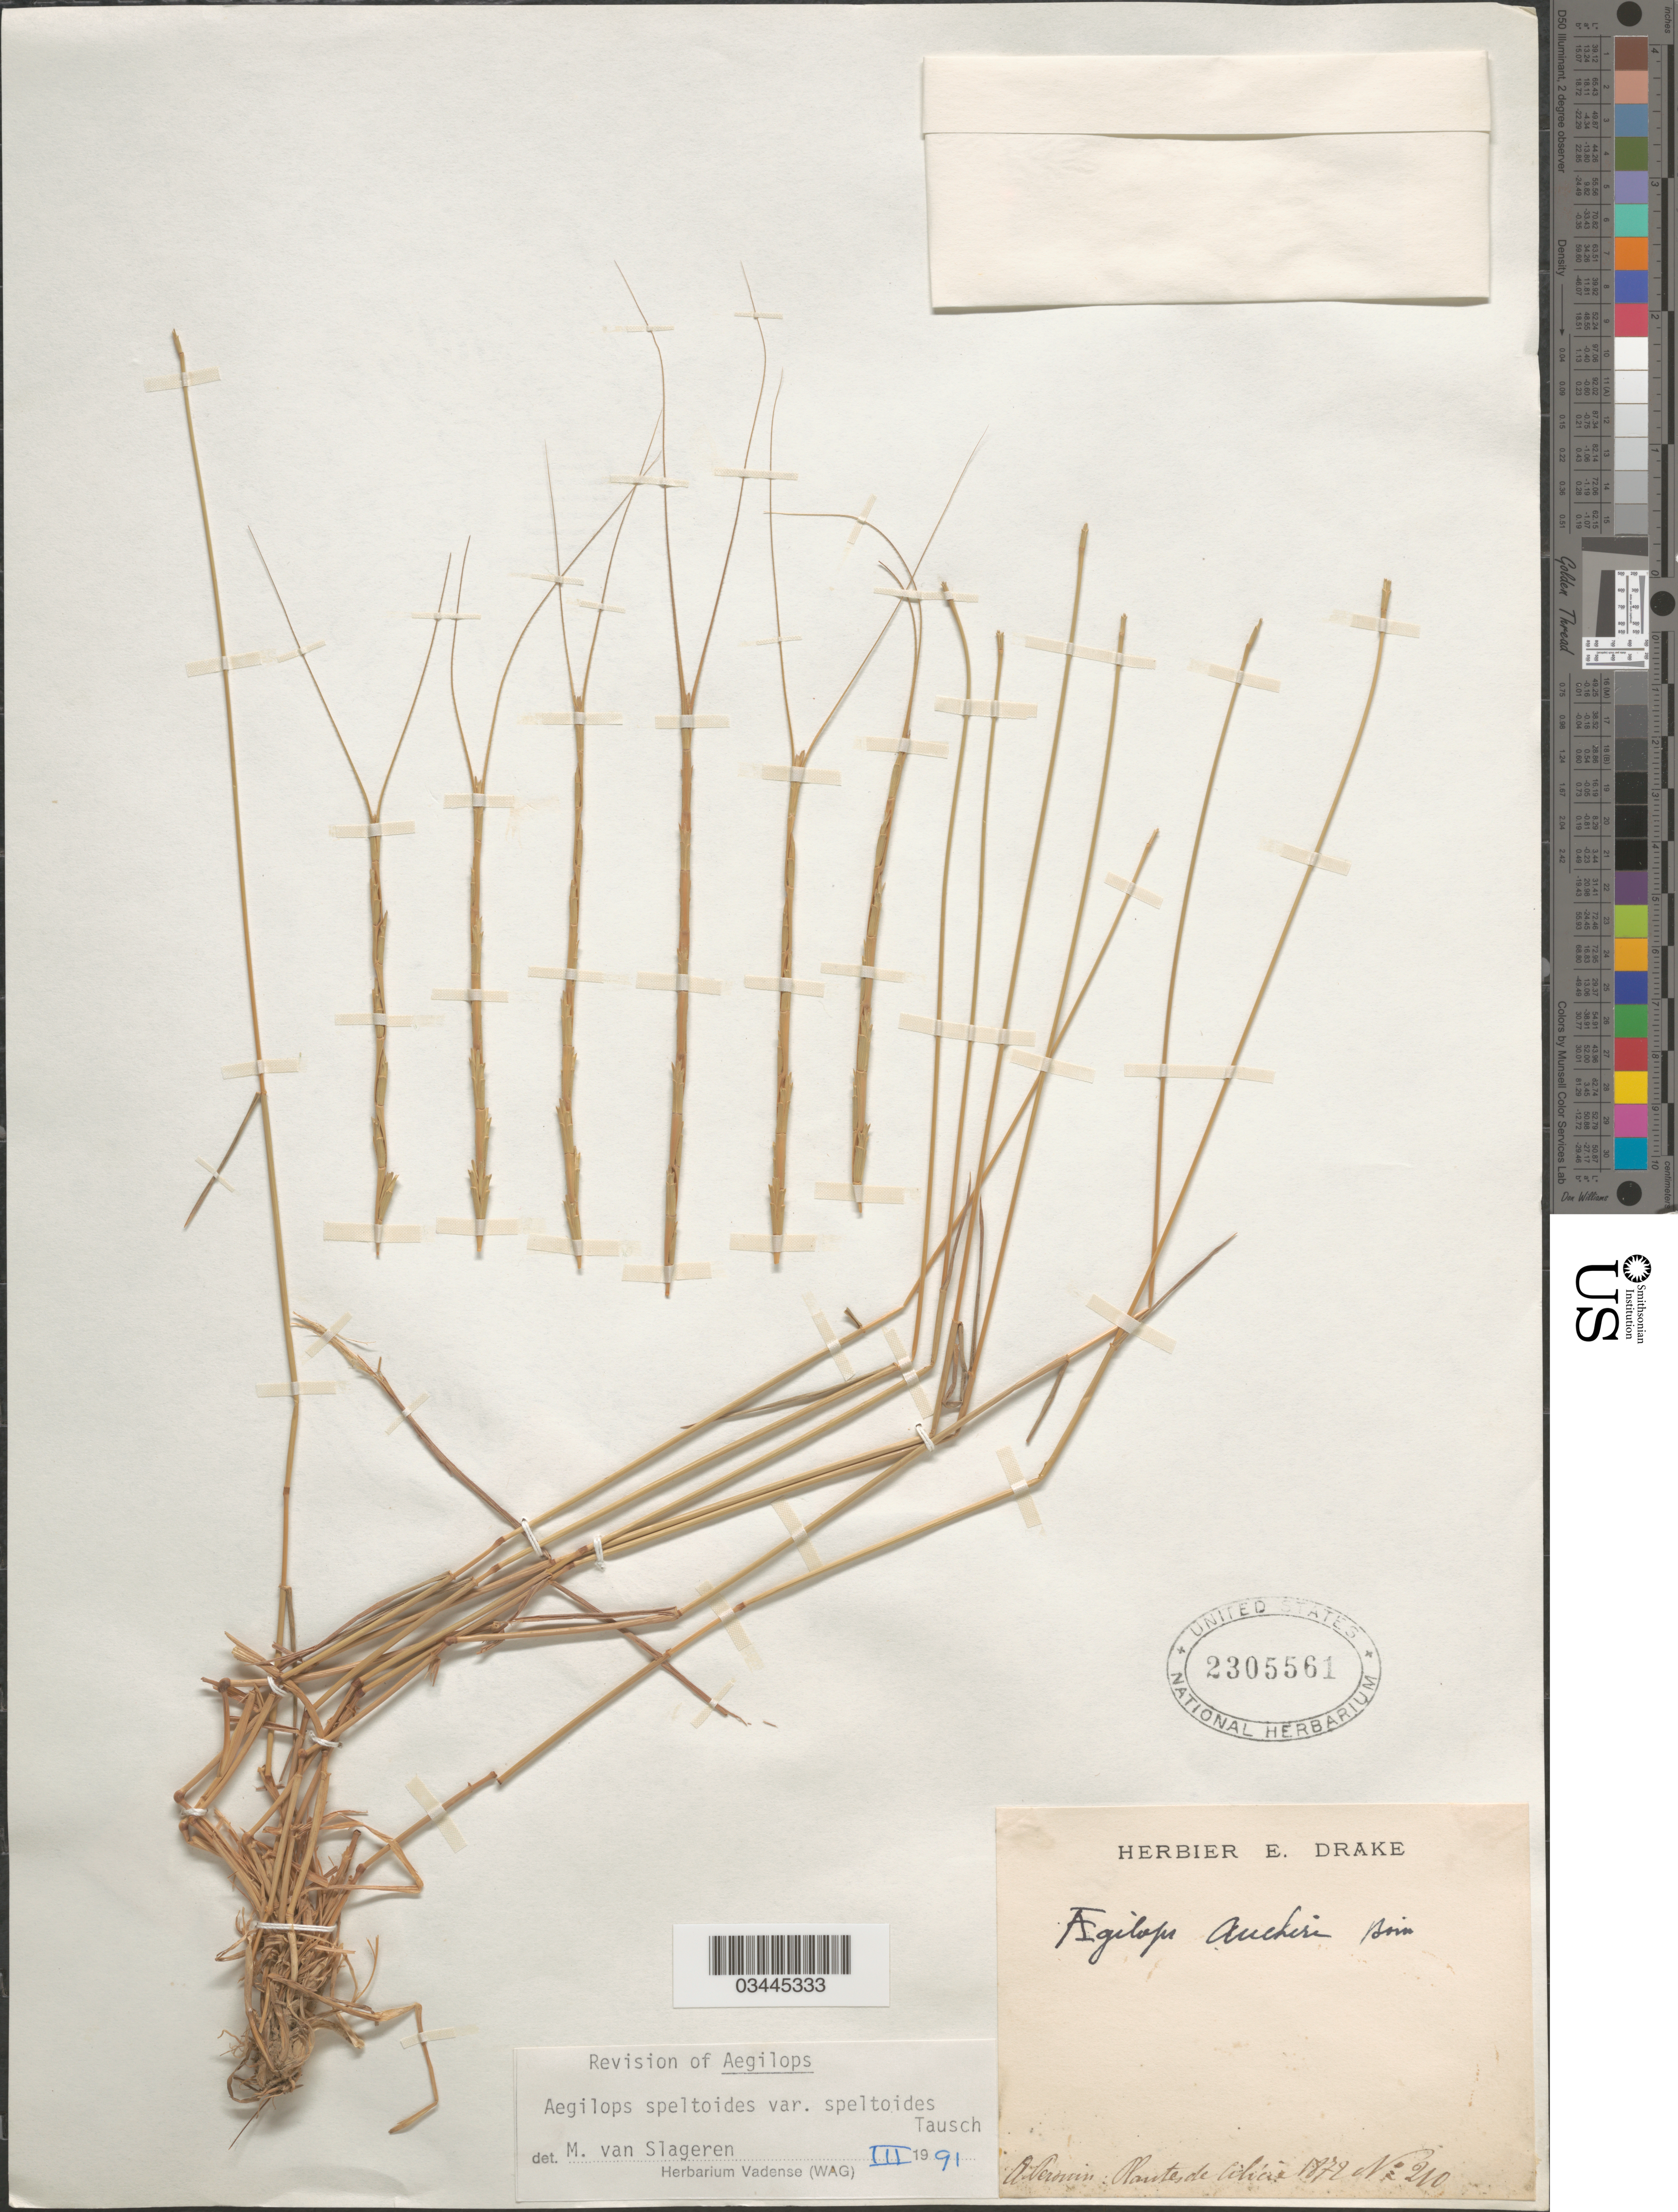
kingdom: Plantae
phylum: Tracheophyta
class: Liliopsida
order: Poales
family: Poaceae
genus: Aegilops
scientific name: Aegilops speltoides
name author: Tausch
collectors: A. Péronin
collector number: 210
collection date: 1879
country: Turkey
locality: Cilicia.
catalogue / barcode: US 2305561